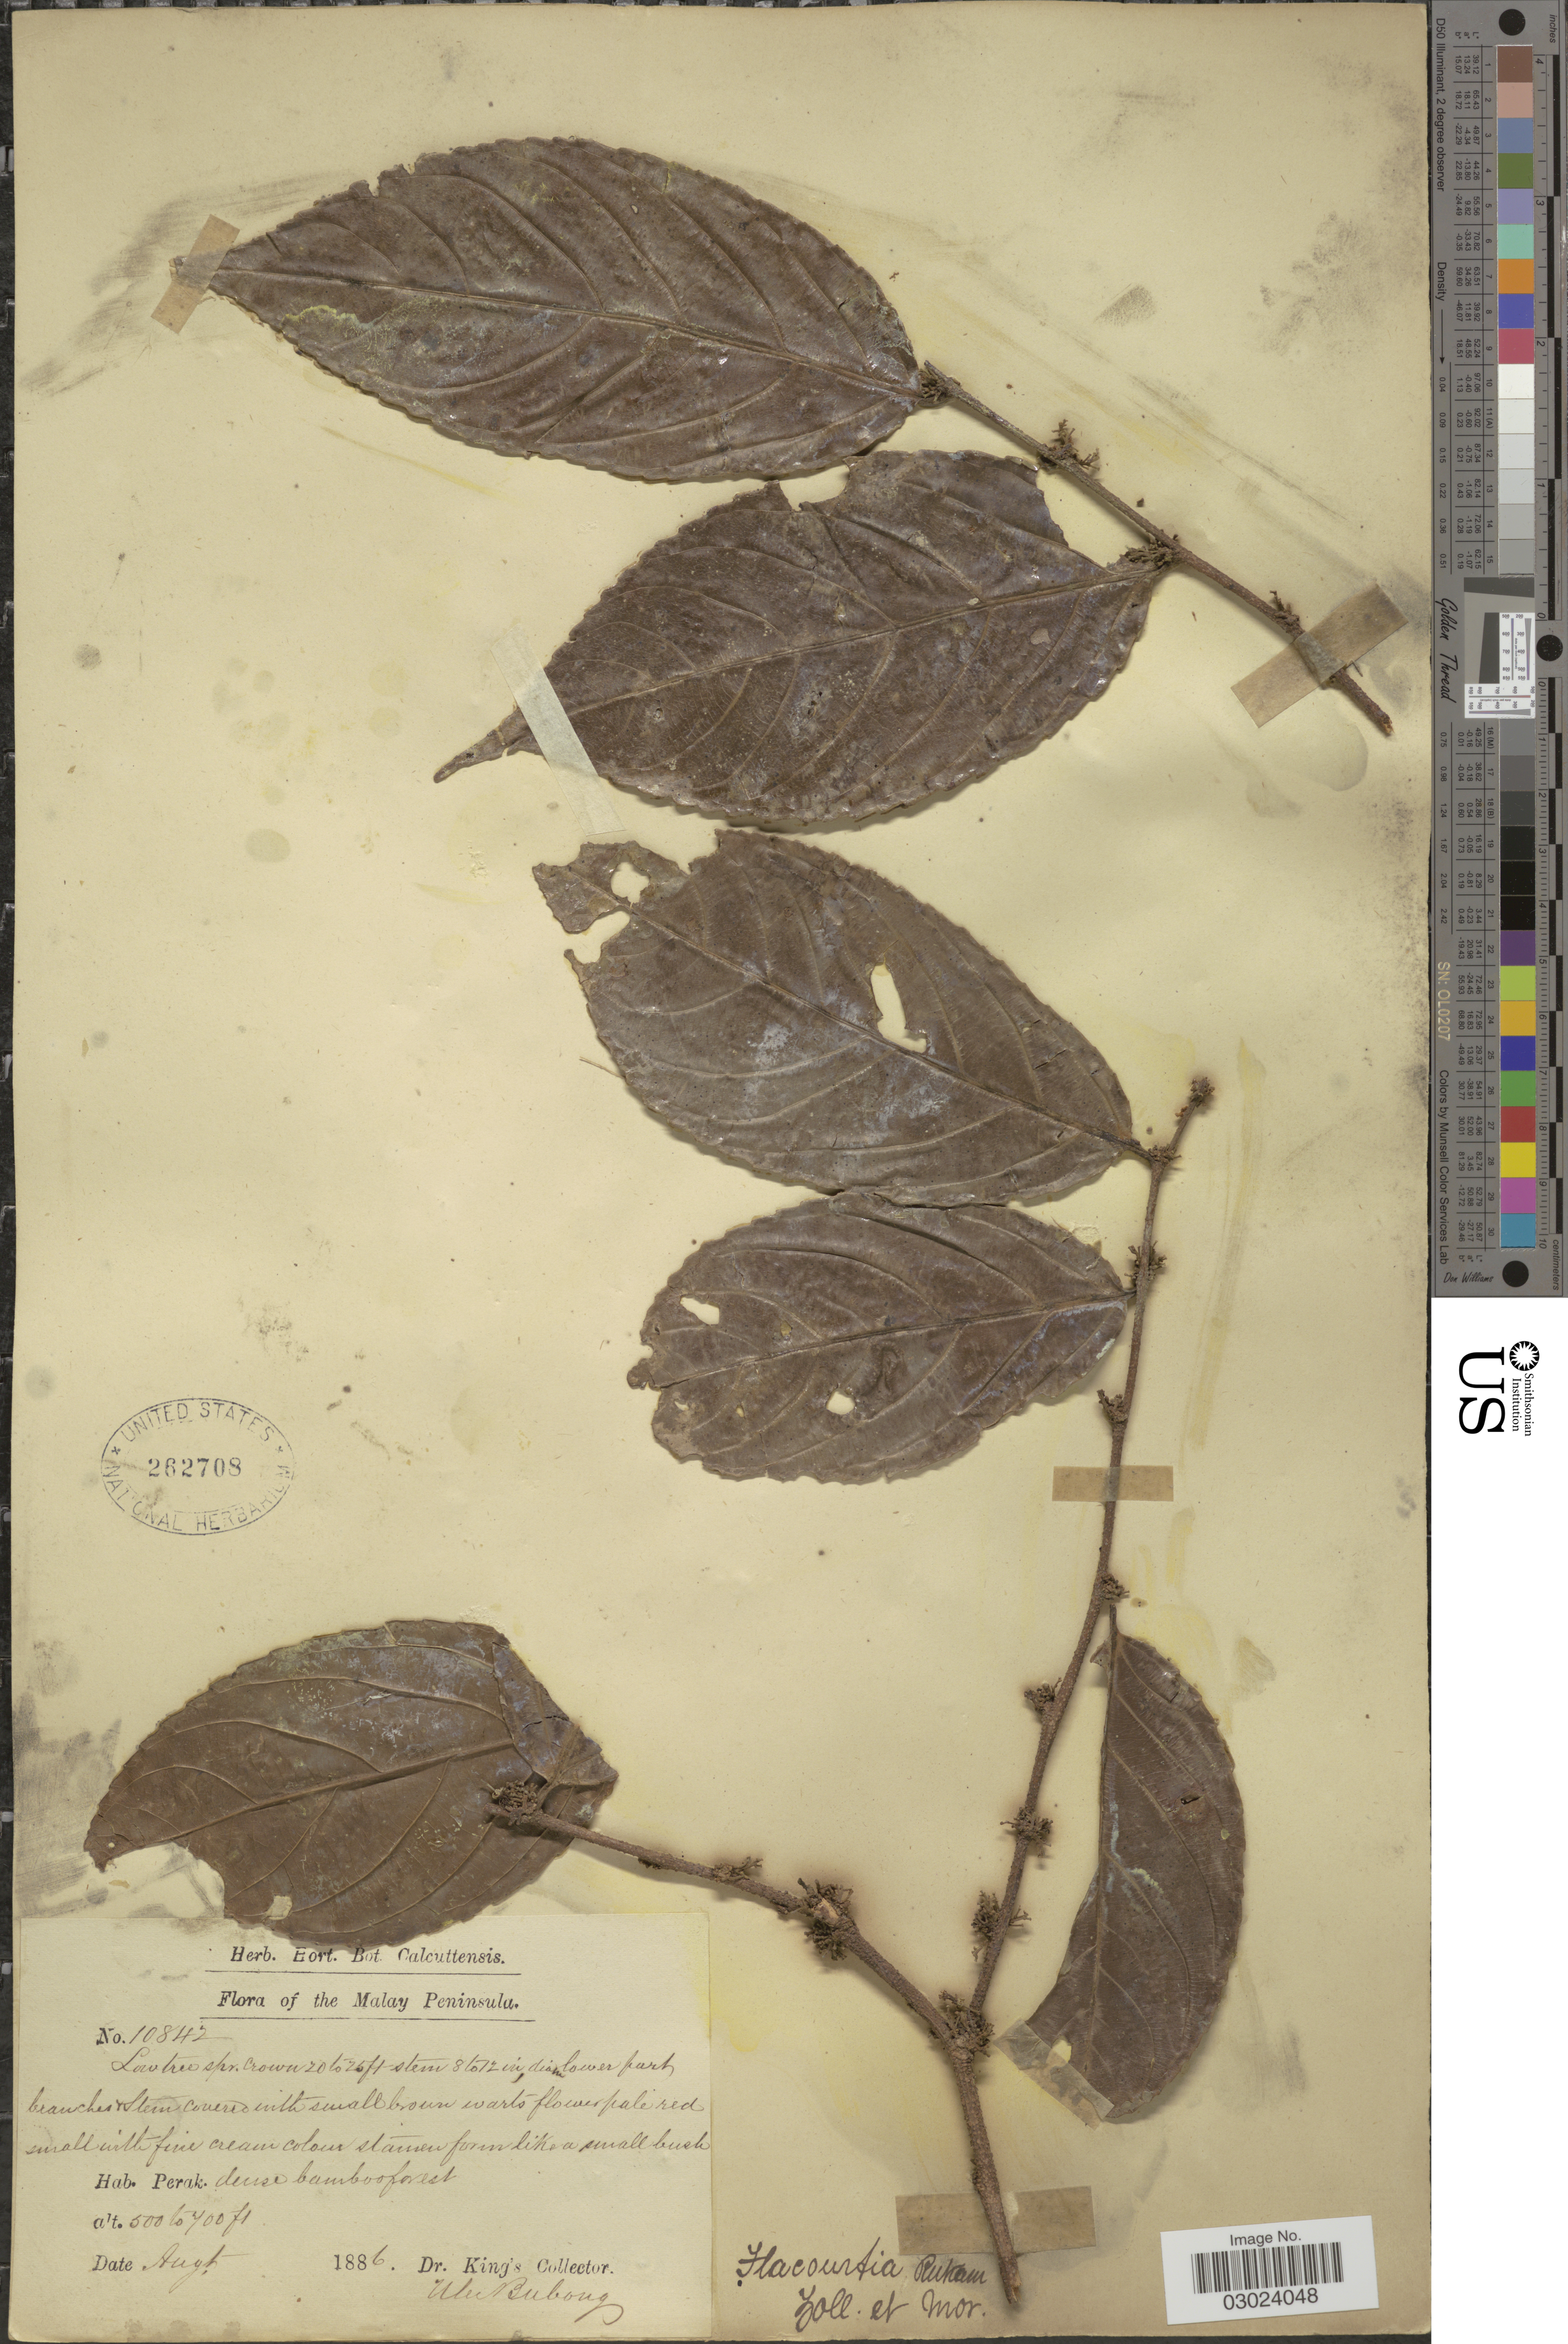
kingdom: Plantae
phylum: Tracheophyta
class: Magnoliopsida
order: Malpighiales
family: Salicaceae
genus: Flacourtia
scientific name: Flacourtia rukam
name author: Zoll. & Moritzi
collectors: Dr. King's collector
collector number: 10842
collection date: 1886-08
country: Malaysia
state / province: Perak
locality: Malay Peninsula.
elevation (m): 152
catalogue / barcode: US 262708